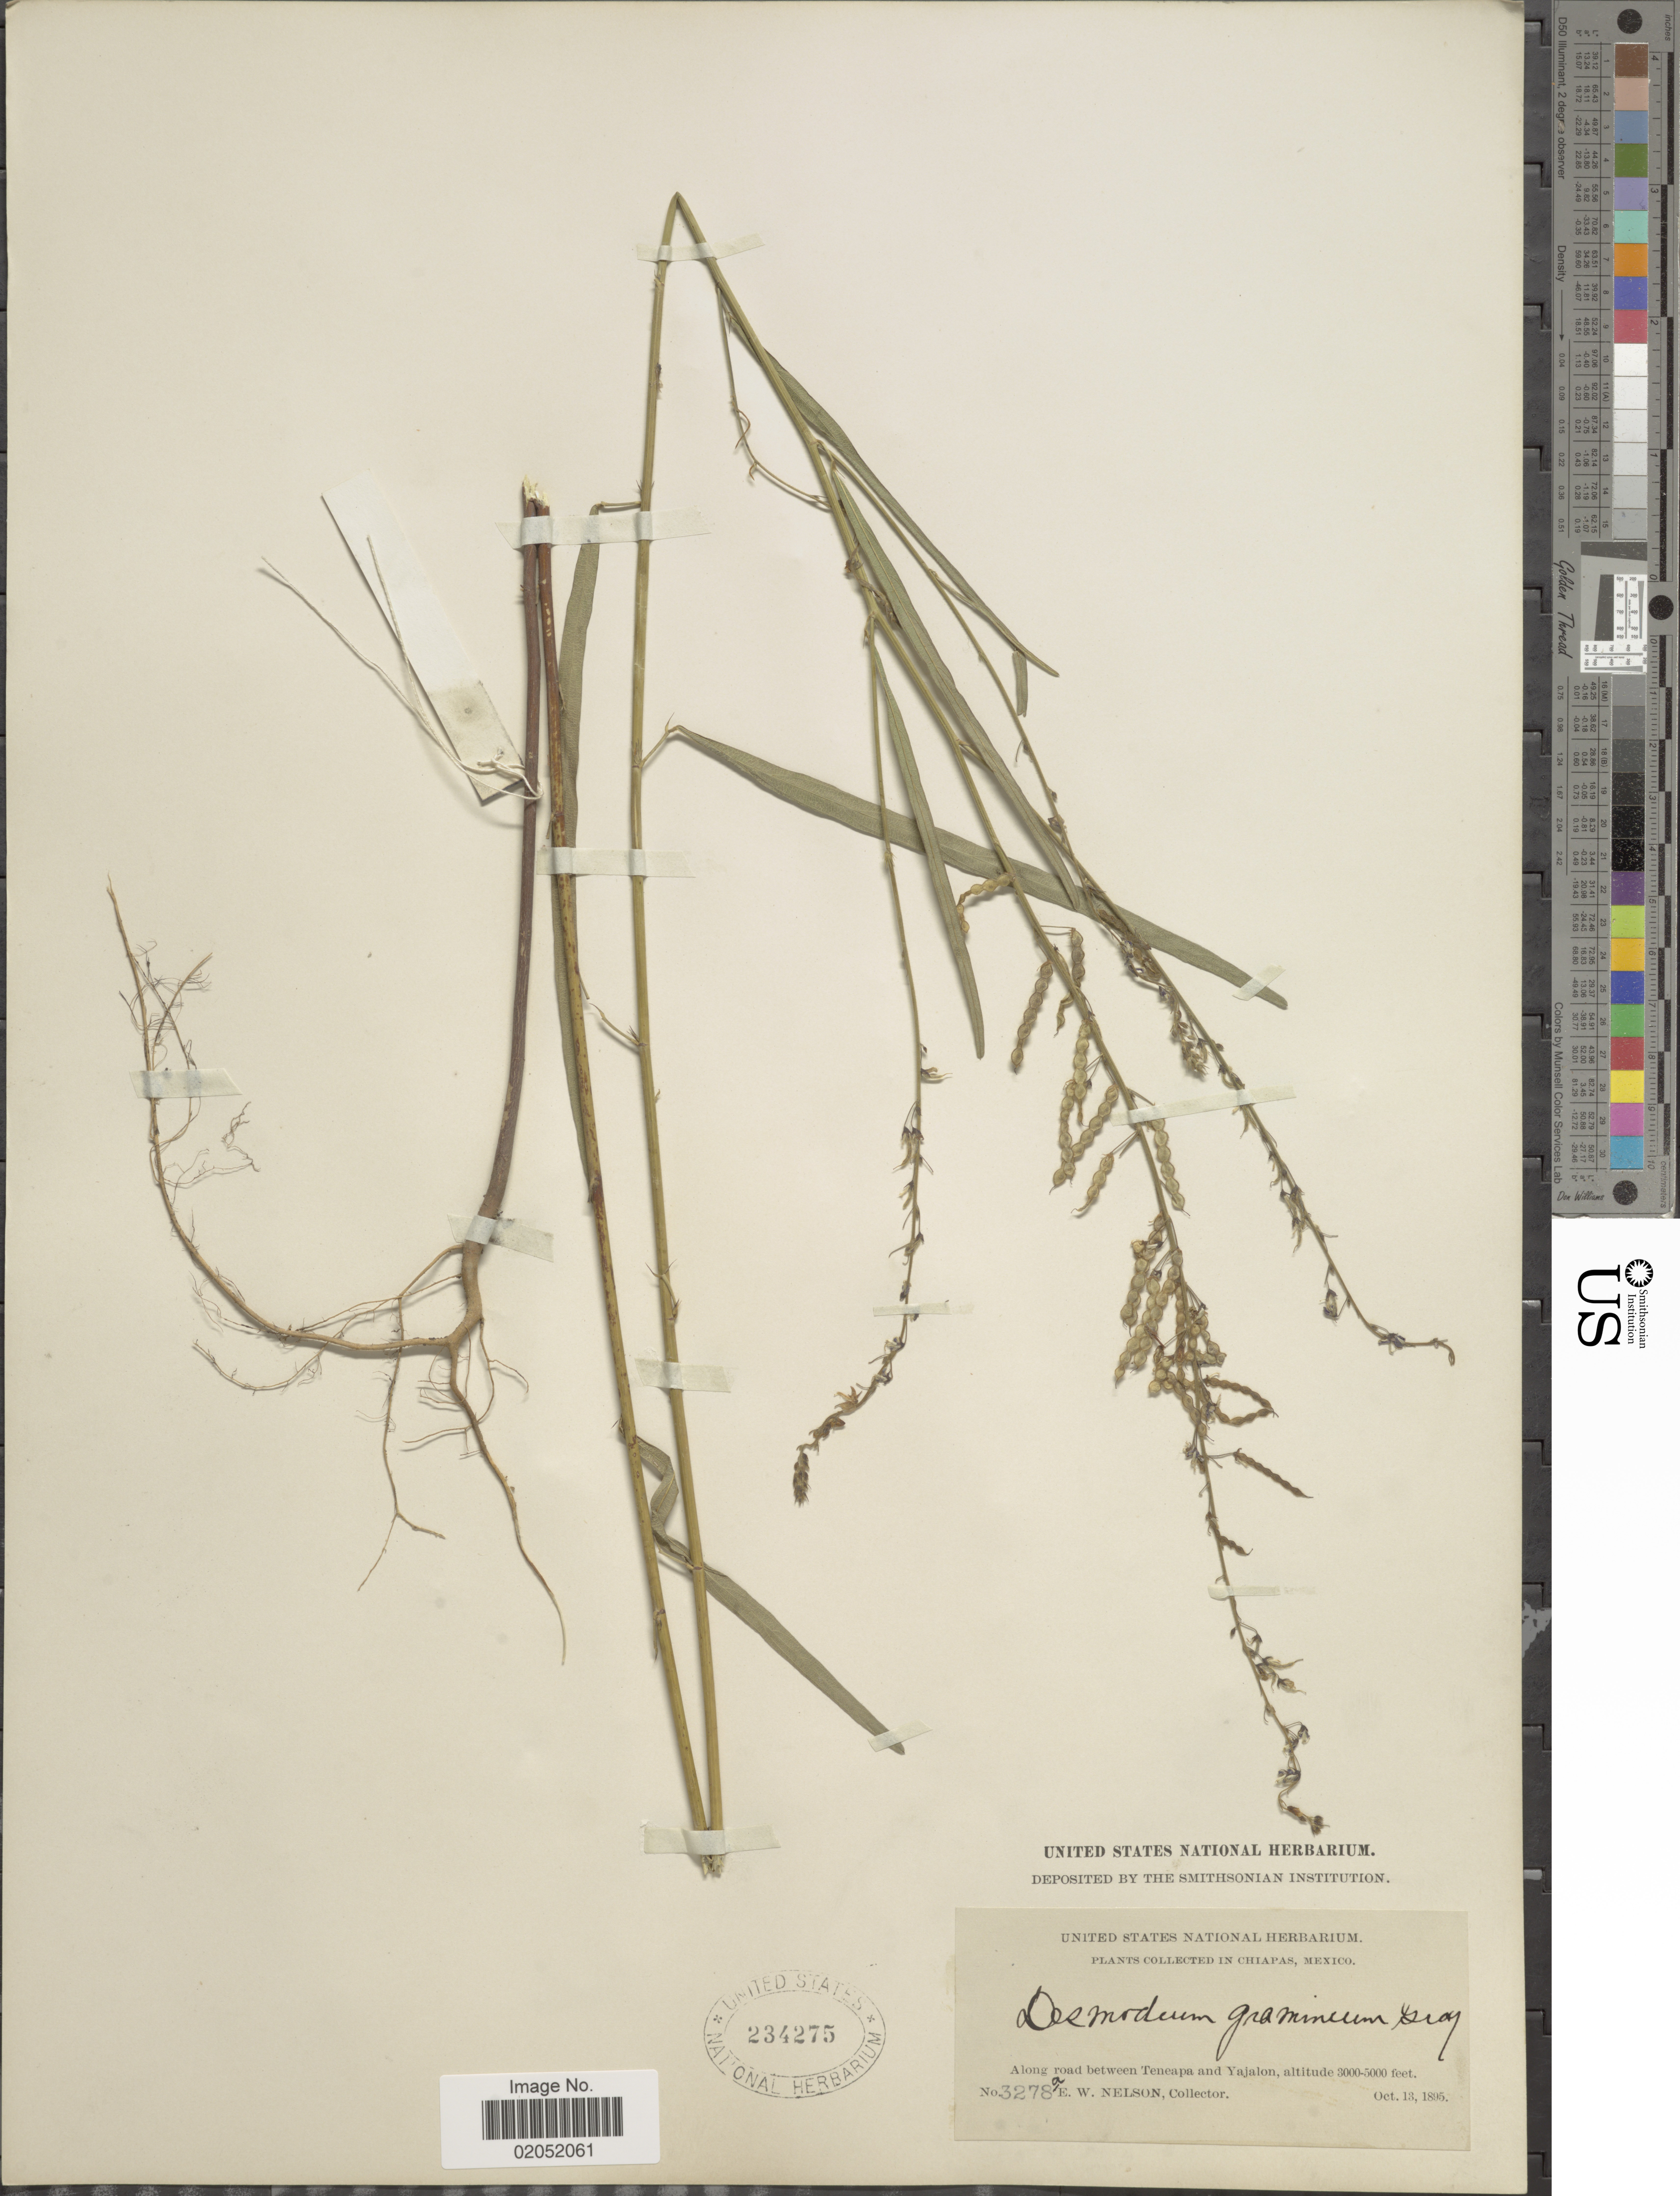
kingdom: Plantae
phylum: Tracheophyta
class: Magnoliopsida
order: Fabales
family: Fabaceae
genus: Desmodium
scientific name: Desmodium angustifolium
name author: (Kunth) DC.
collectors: E. W. Nelson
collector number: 3278c*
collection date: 1895-10-13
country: Mexico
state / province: Chiapas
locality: Along road between Teneapa and Yajalon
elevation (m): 914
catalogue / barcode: US 234275